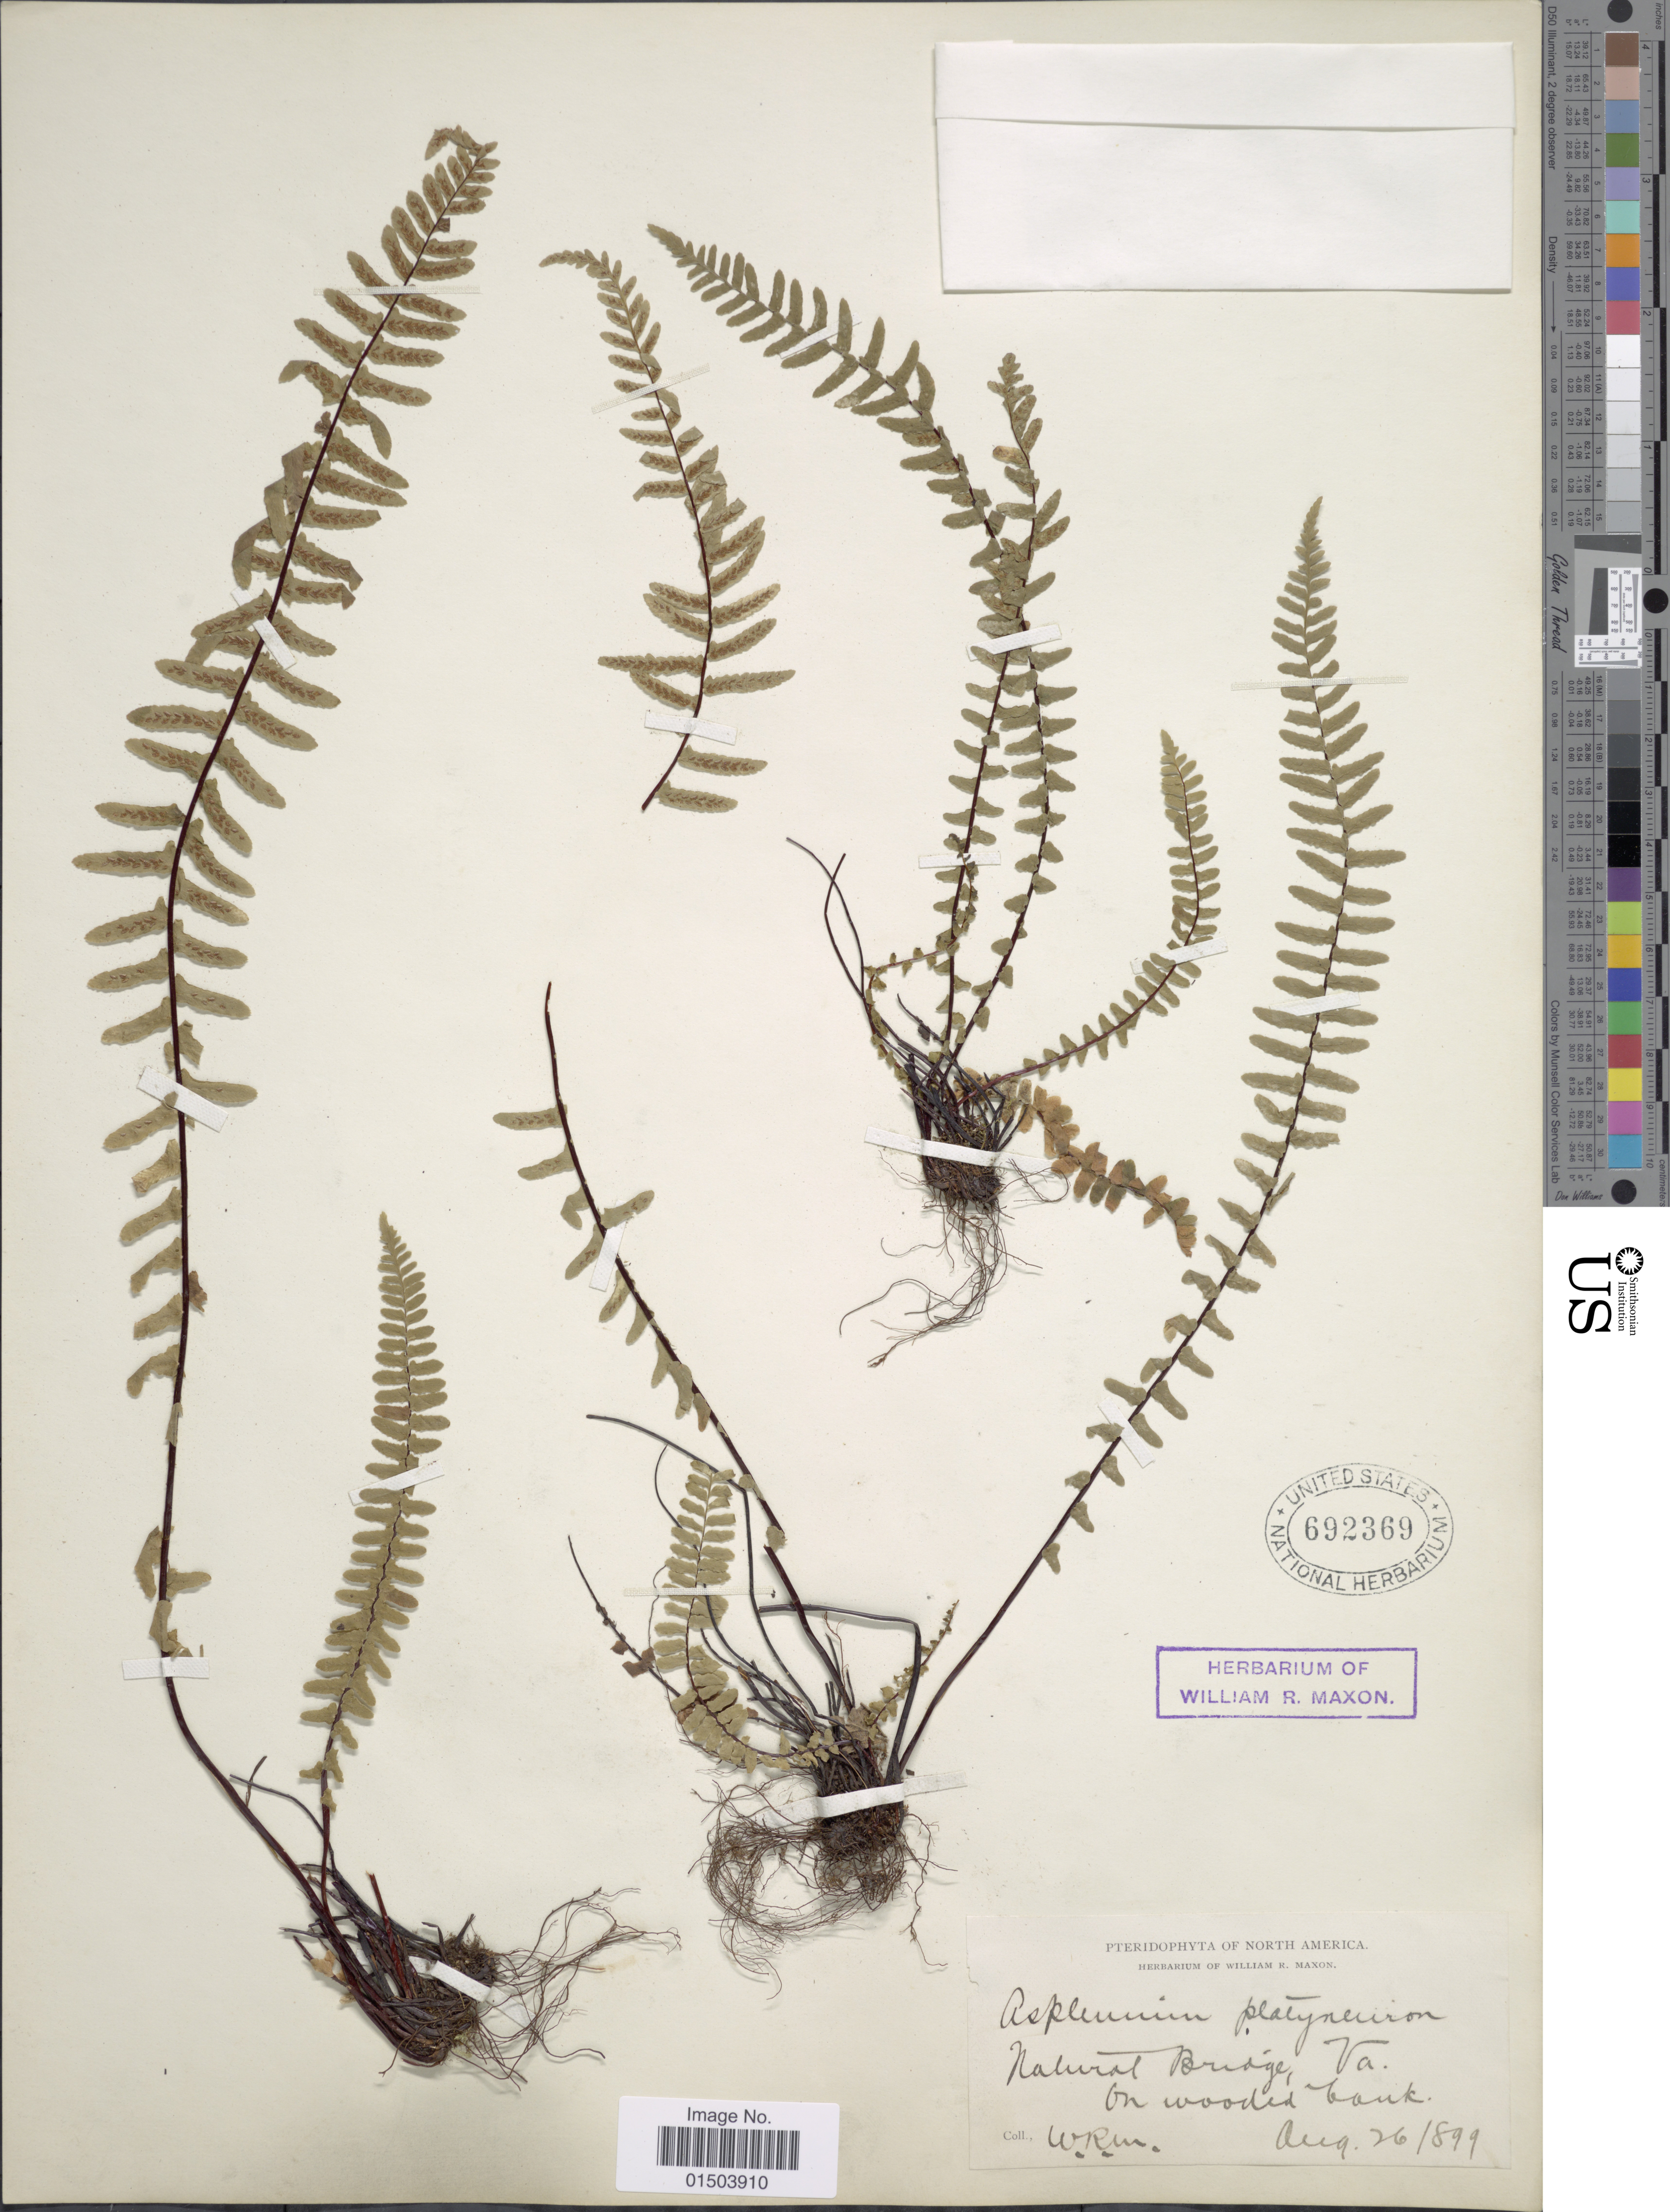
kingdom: Plantae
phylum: Tracheophyta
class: Polypodiopsida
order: Polypodiales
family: Aspleniaceae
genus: Asplenium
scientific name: Asplenium platyneuron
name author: (L.) Britton, Stearns & Poggenb.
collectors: W. R. Maxon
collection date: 1899-08-26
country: United States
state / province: Virginia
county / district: Rockbridge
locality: Natural Bridge.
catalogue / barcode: US 692369